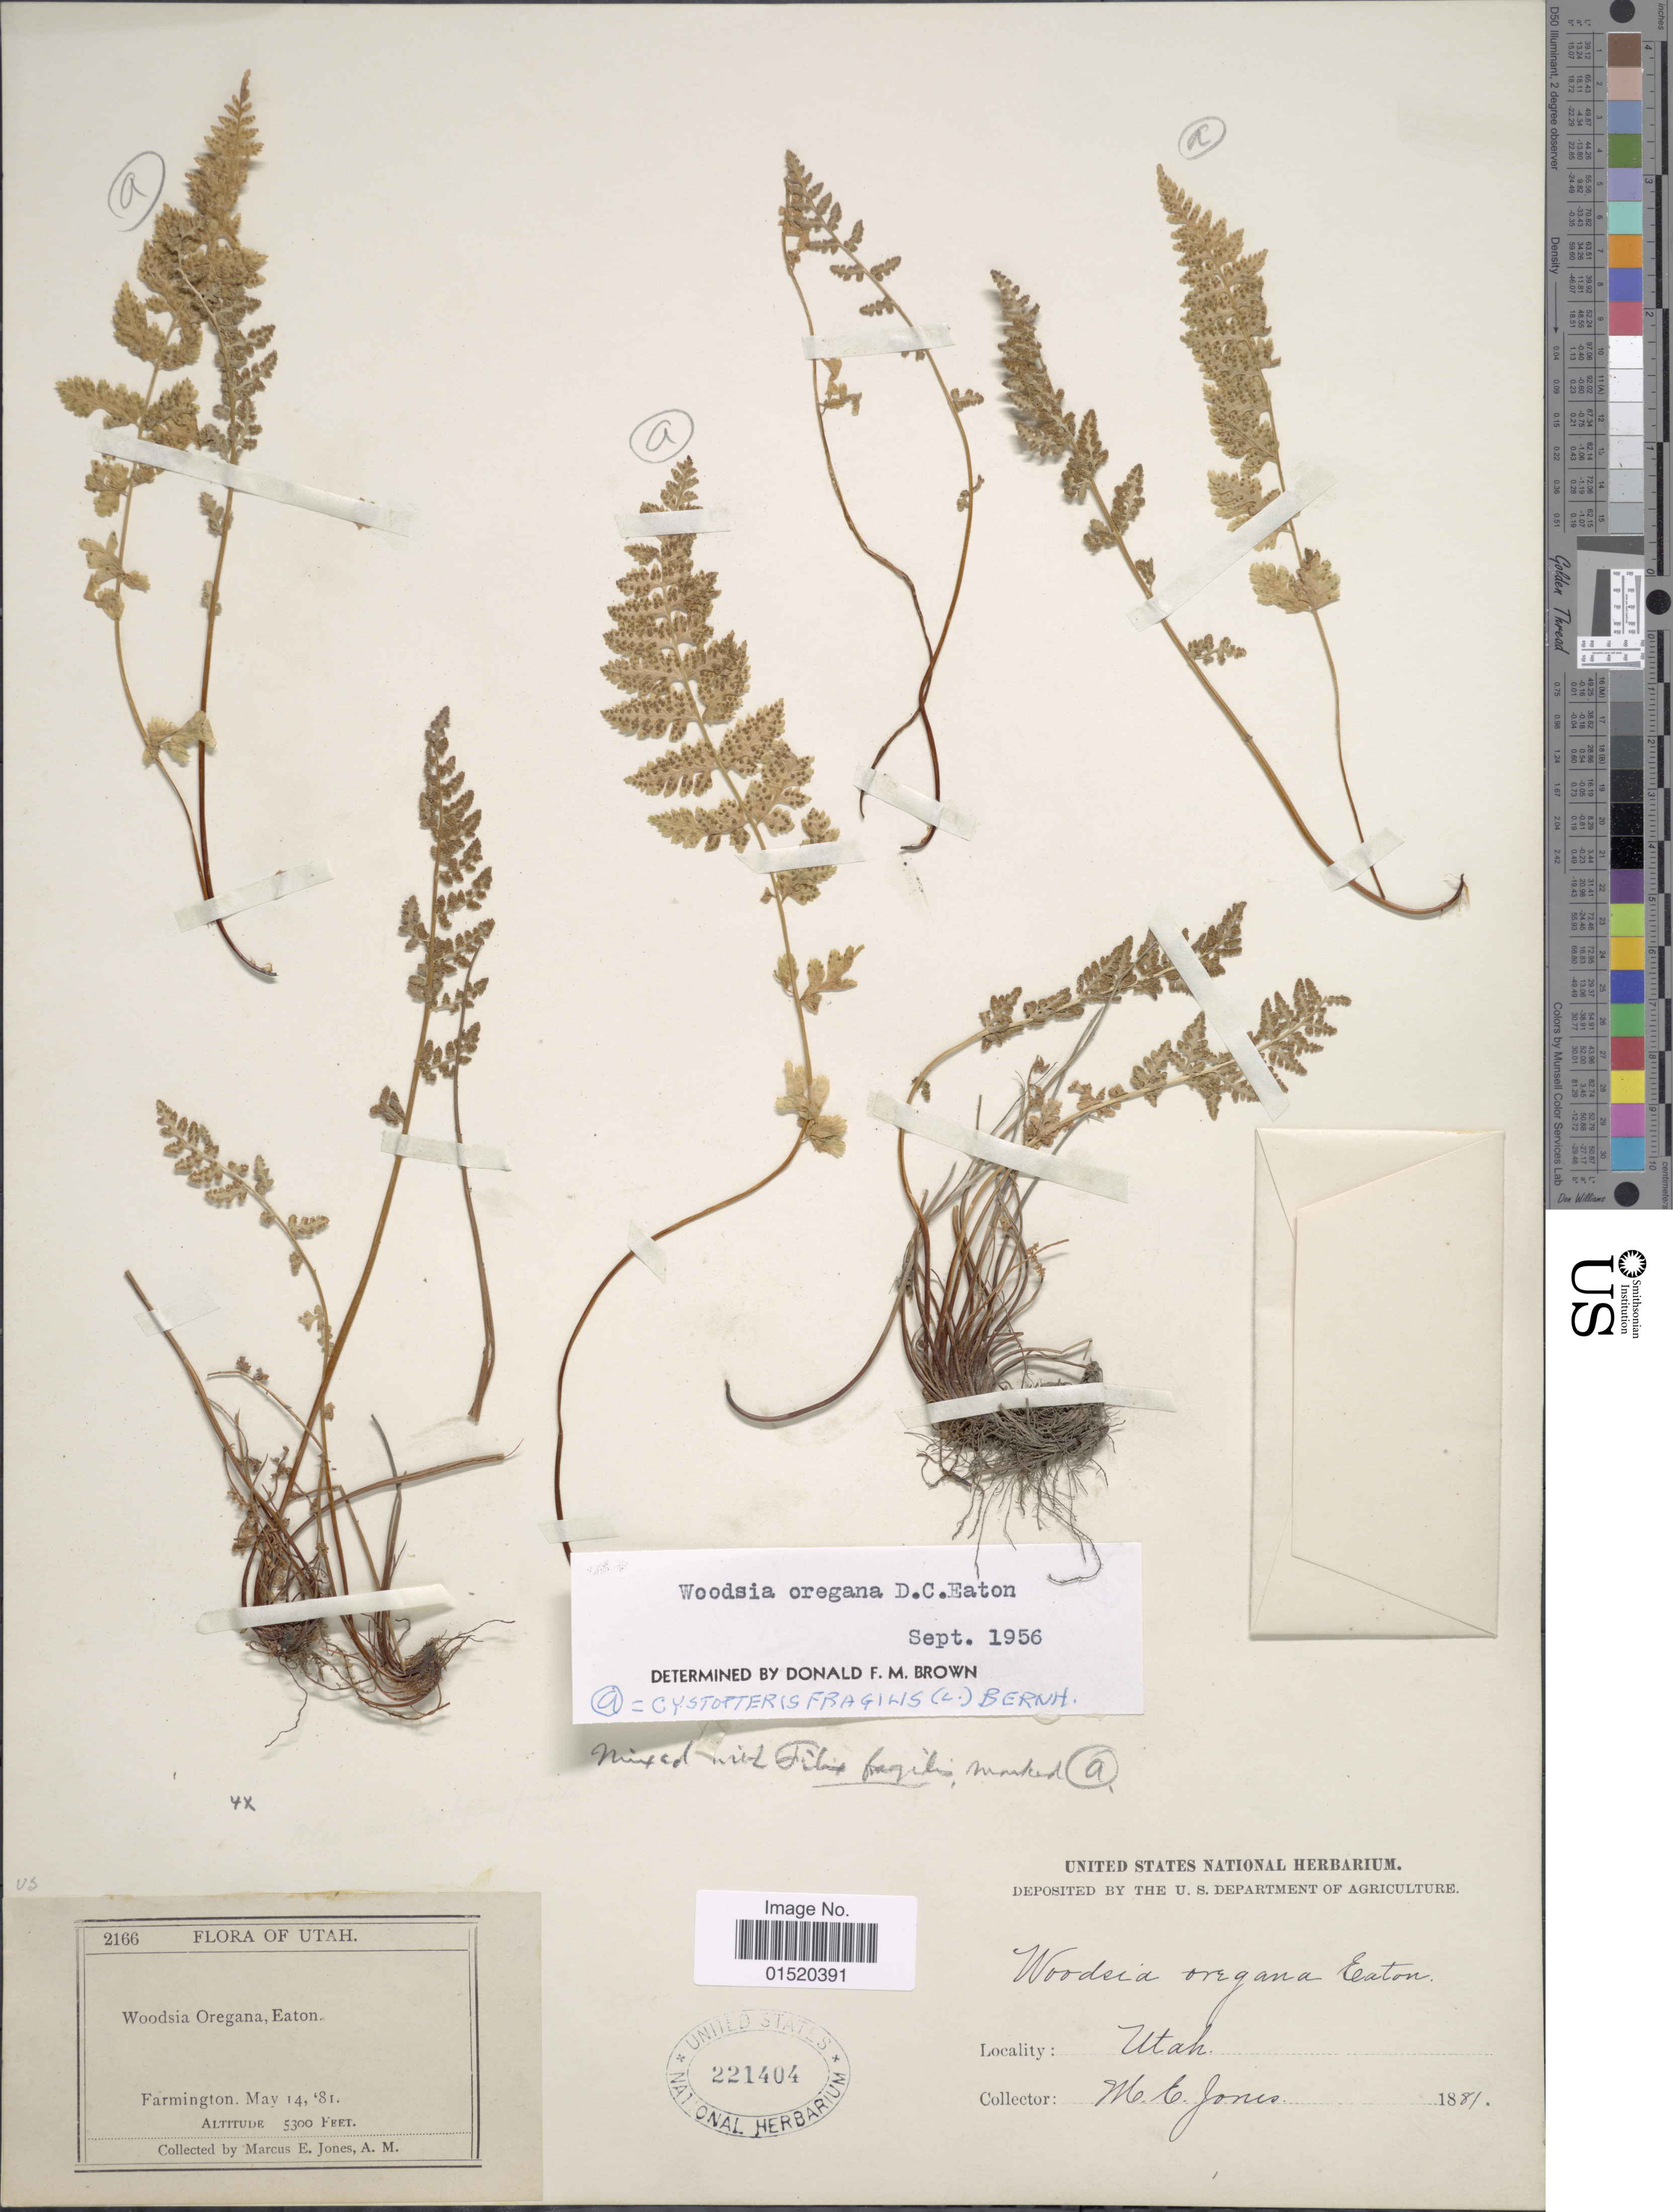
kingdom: Plantae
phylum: Tracheophyta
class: Polypodiopsida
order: Polypodiales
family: Woodsiaceae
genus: Woodsia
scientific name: Woodsia oregana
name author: D.C. Eaton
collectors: M. E. Jones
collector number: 2166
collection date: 1881-05-14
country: United States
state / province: Utah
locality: Farmington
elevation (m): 1615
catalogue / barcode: US 221404